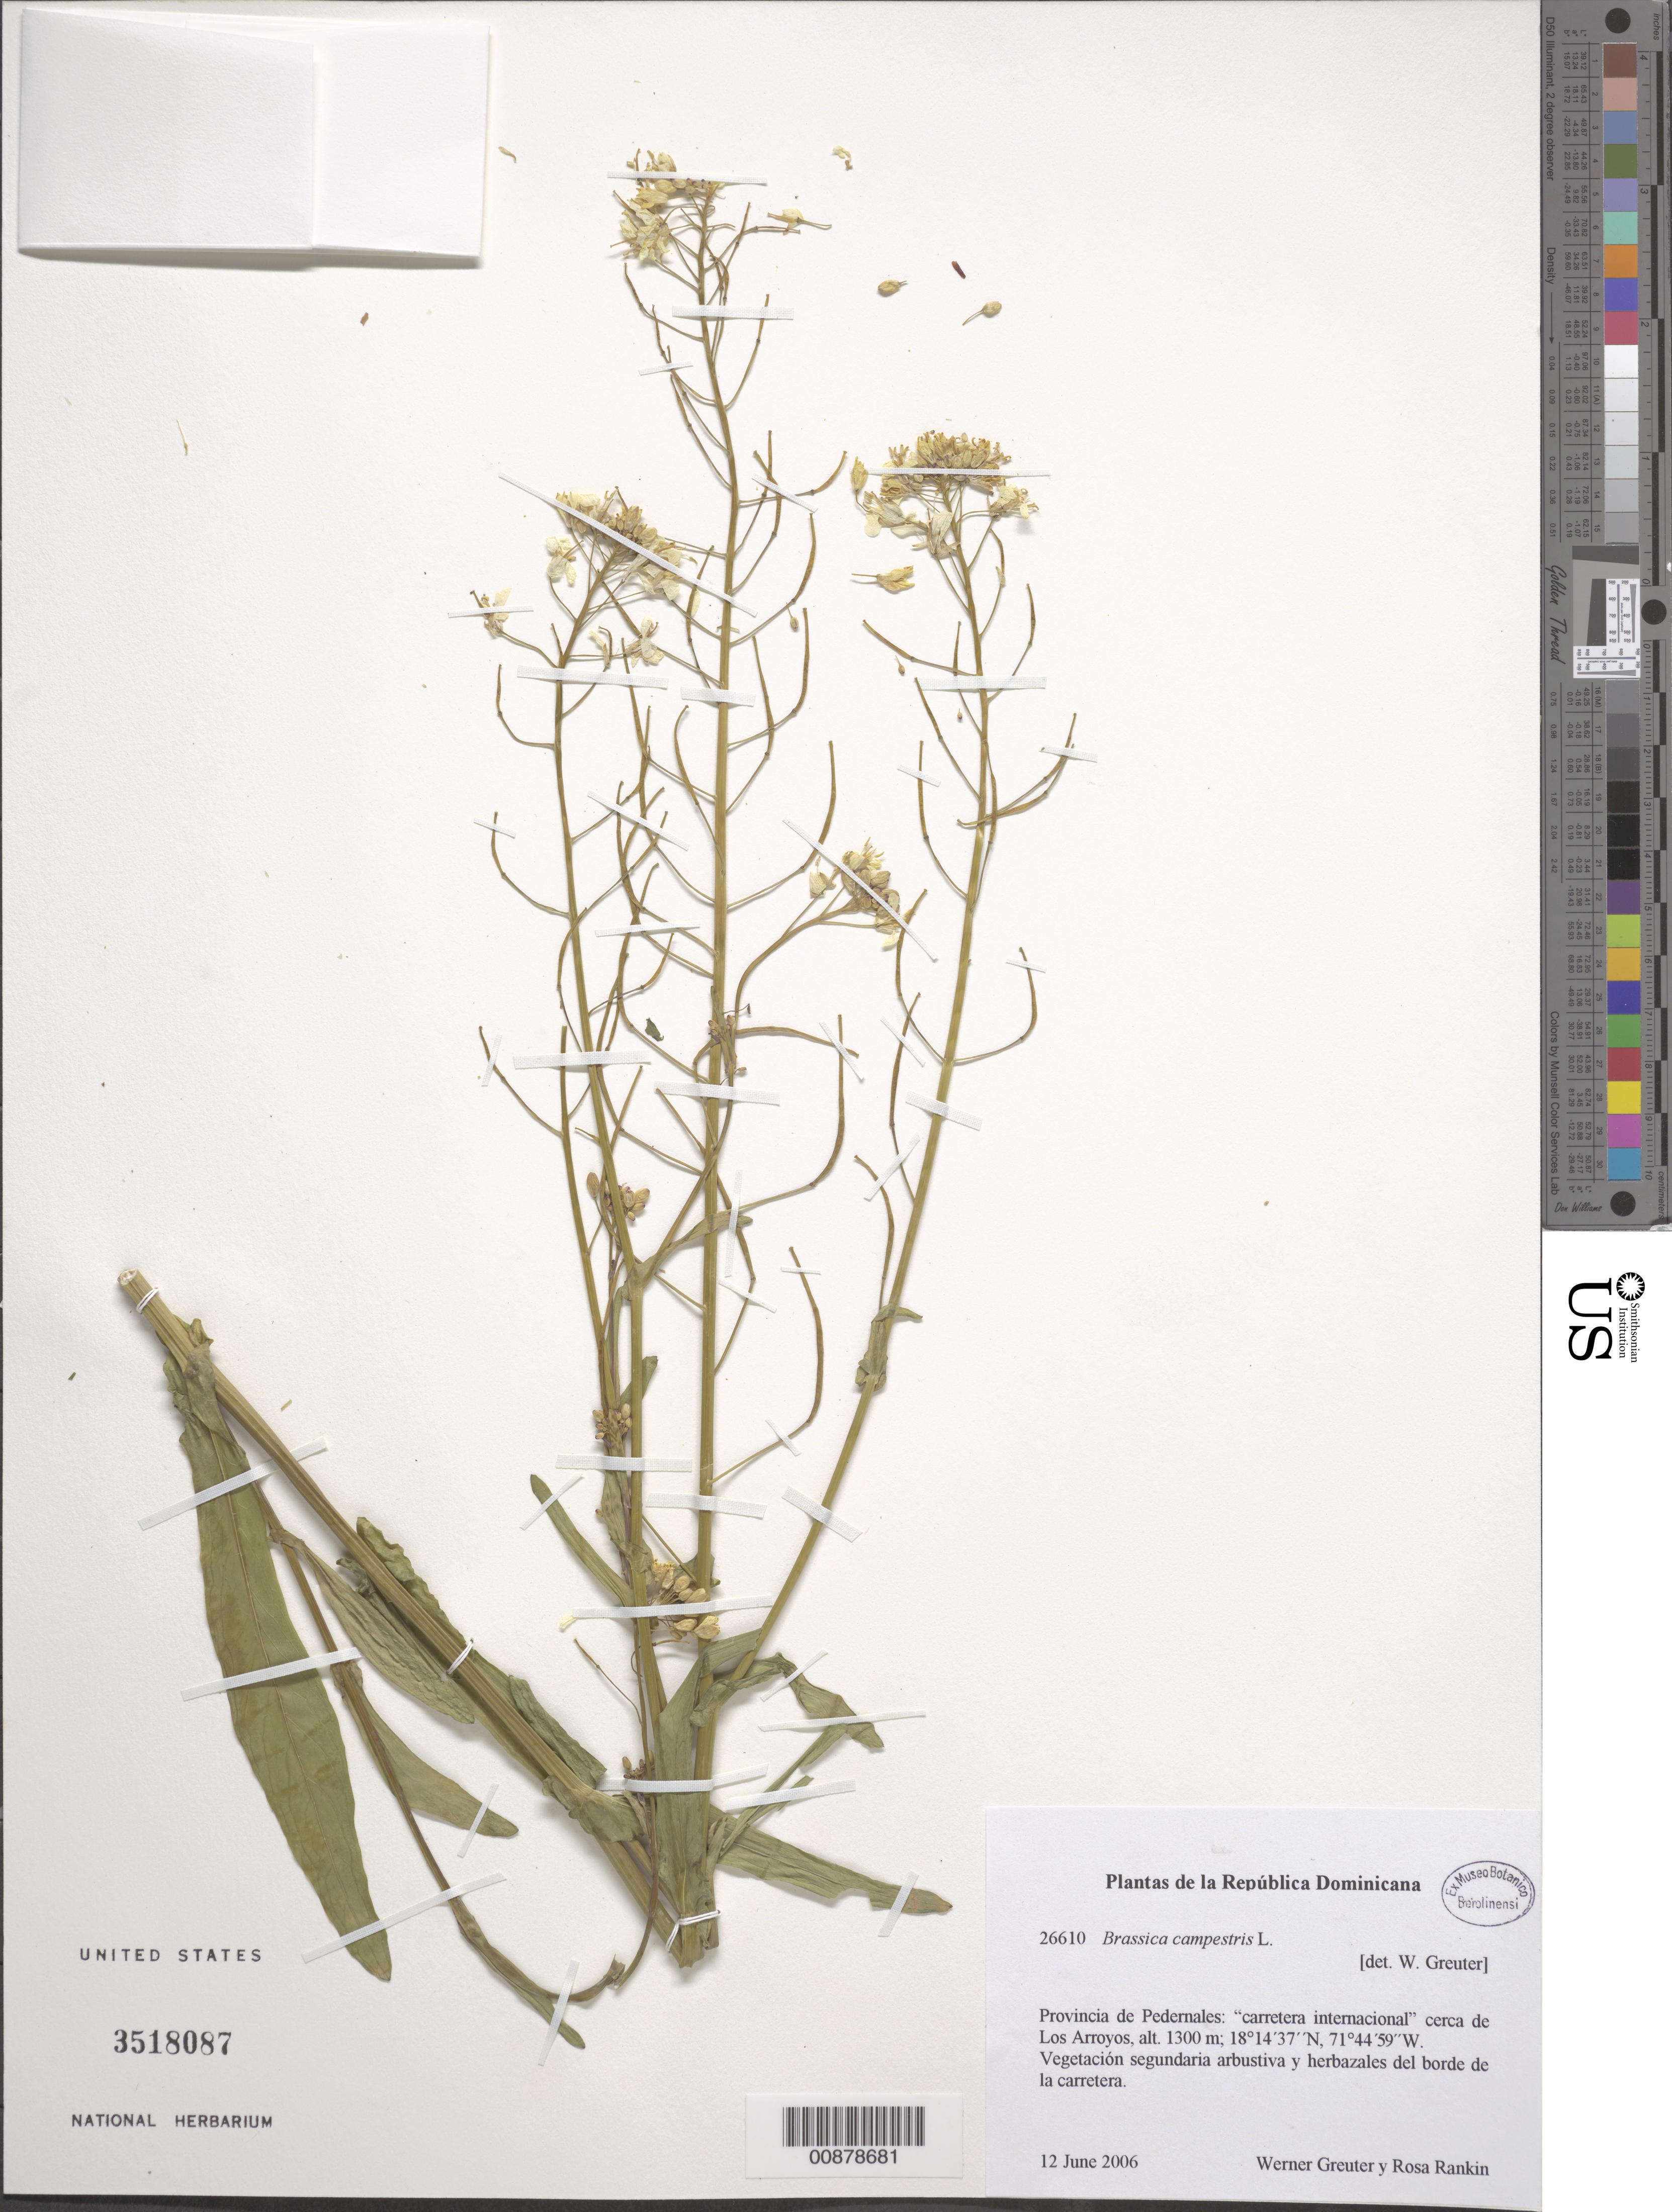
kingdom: Plantae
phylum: Tracheophyta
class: Magnoliopsida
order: Brassicales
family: Brassicaceae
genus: Brassica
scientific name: Brassica campestris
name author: L.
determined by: Greuter, W.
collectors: W. Greuter & R. Rankin Rodriguez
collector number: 26610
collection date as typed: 12 Jun 2006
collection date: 2006-06-12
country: Dominican Republic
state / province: Pedernales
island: Hispaniola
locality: "Carretera internacional" cerca de Los Arroyos.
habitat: Vegetación segundaria arbustiva y herbazales del borde de la carretera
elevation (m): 1300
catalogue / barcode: US 3518087